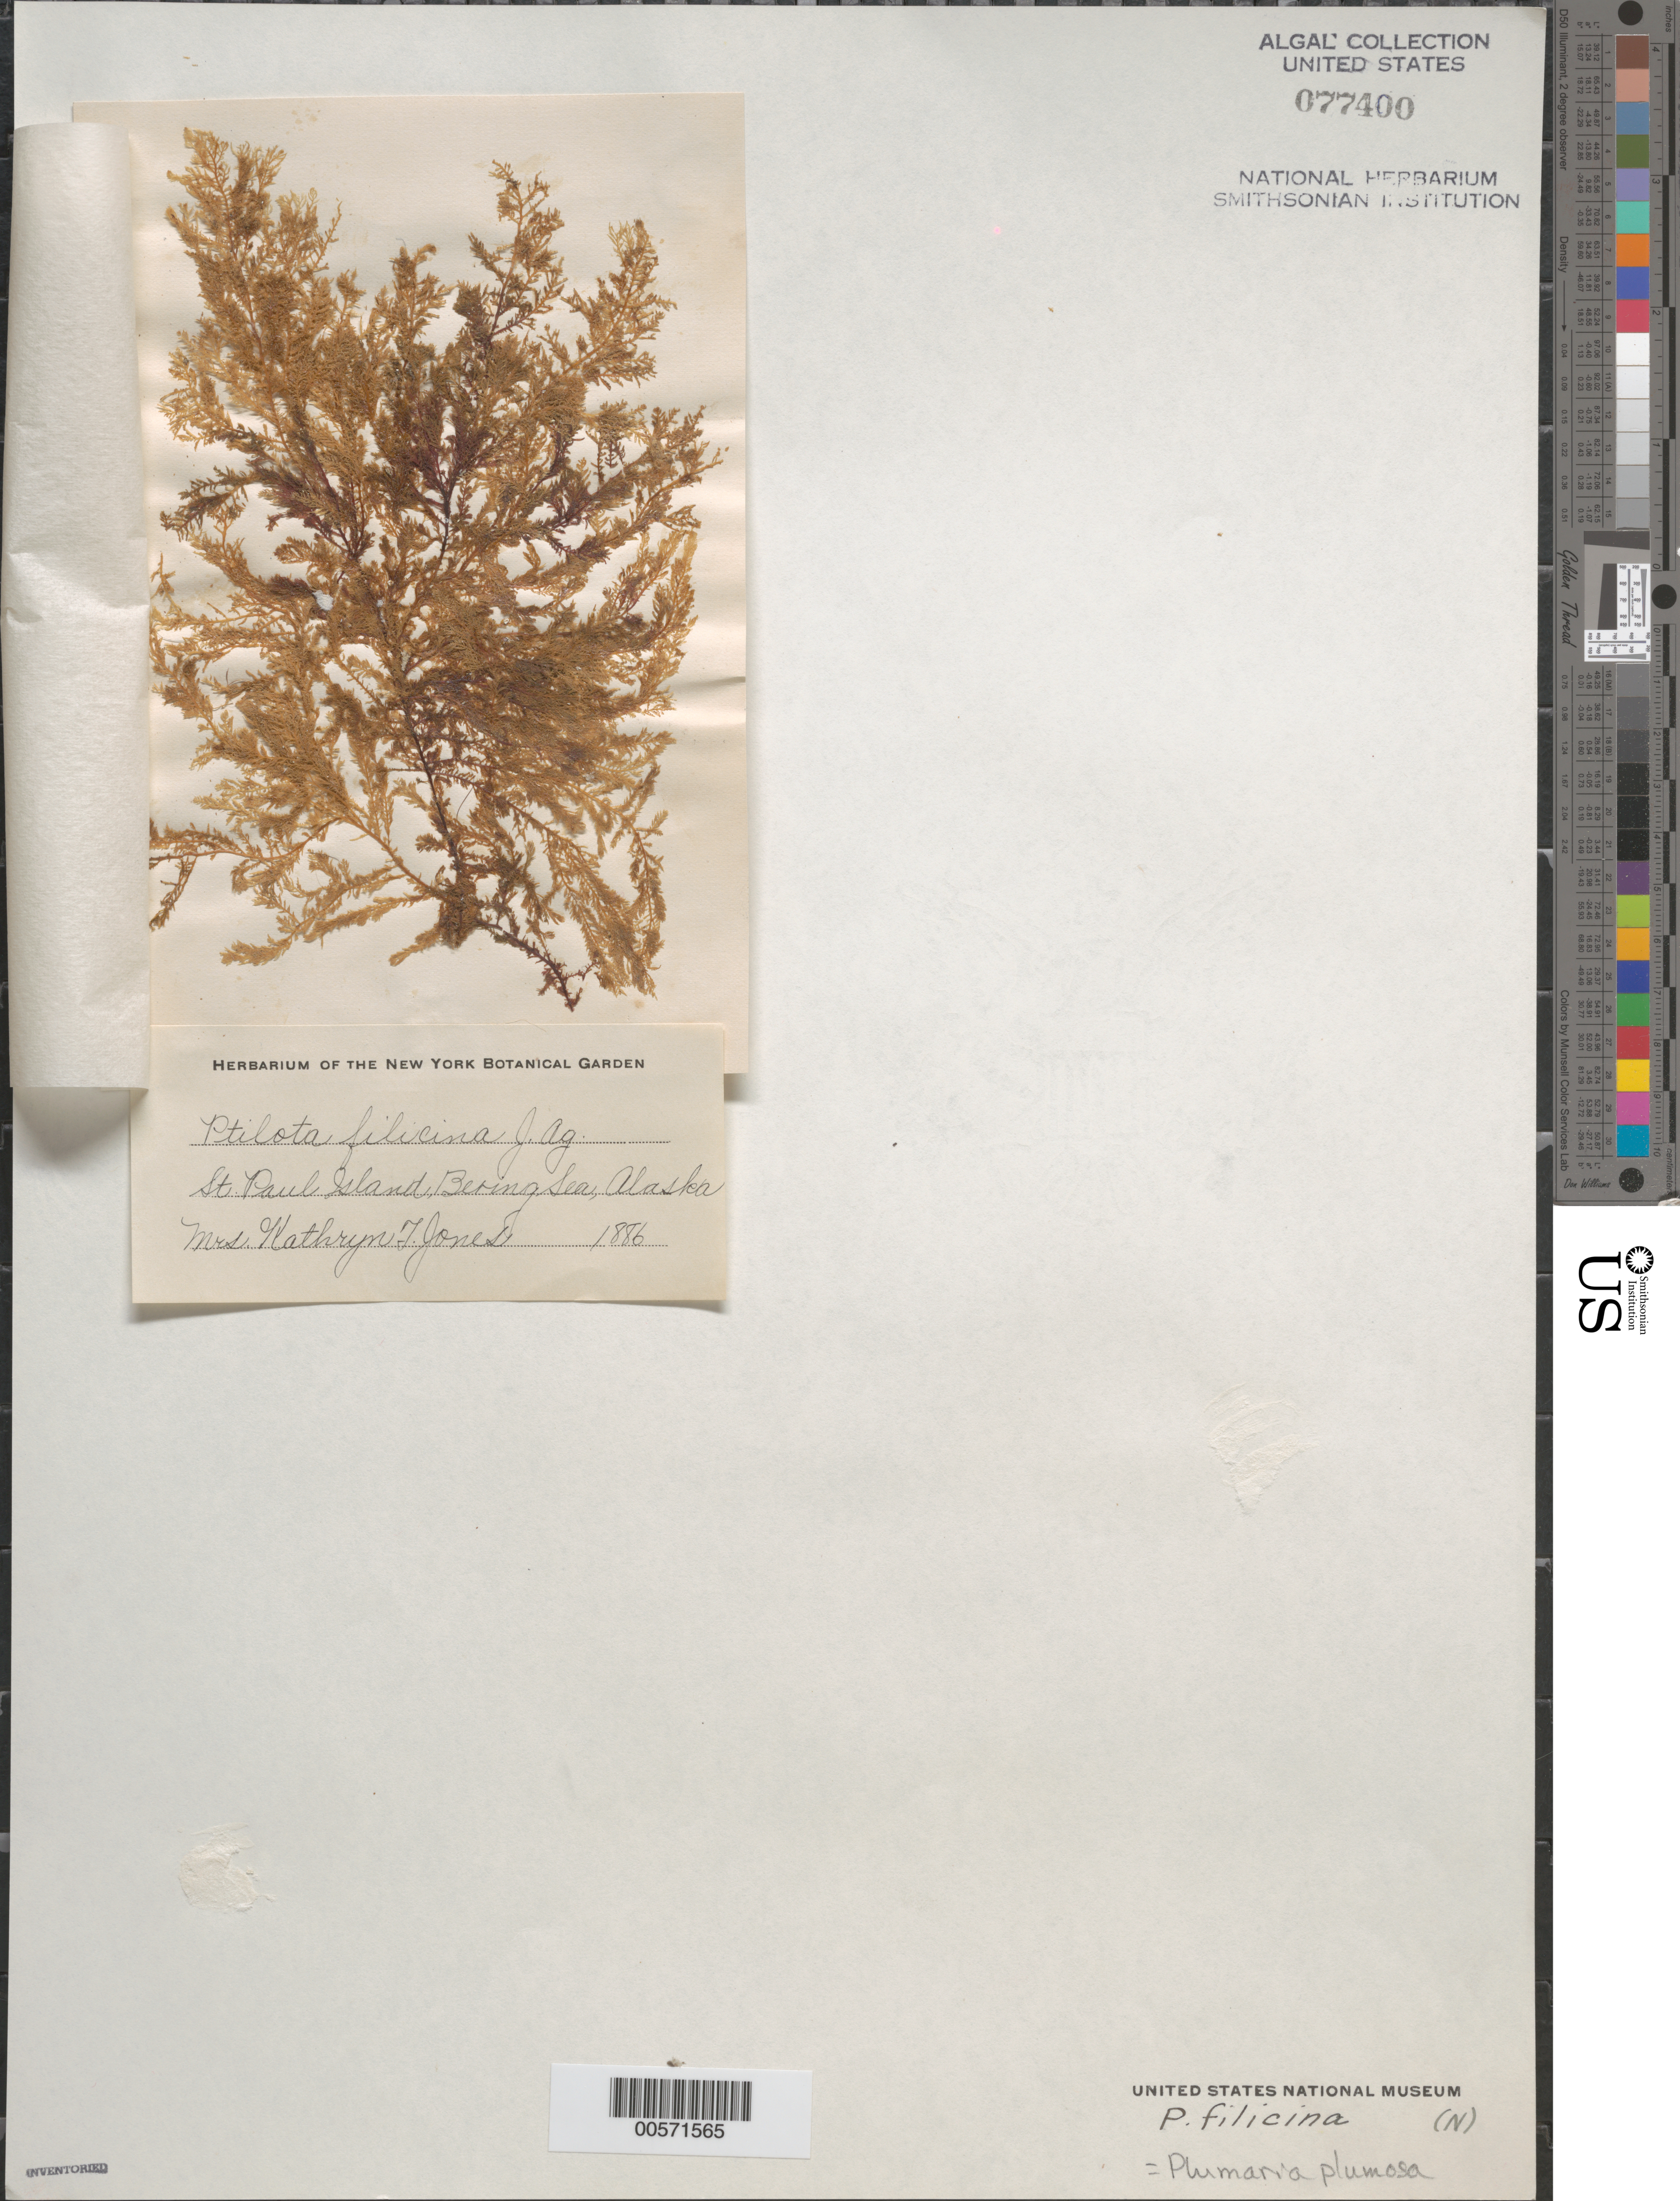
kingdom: Plantae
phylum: Rhodophyta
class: Florideophyceae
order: Ceramiales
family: Wrangeliaceae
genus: Plumaria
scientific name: Plumaria plumosa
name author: (Hudson) Kuntze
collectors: K. T. Jones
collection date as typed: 1886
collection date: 1886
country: United States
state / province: Alaska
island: St. Paul Island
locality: Bering Sea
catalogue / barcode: US 77400